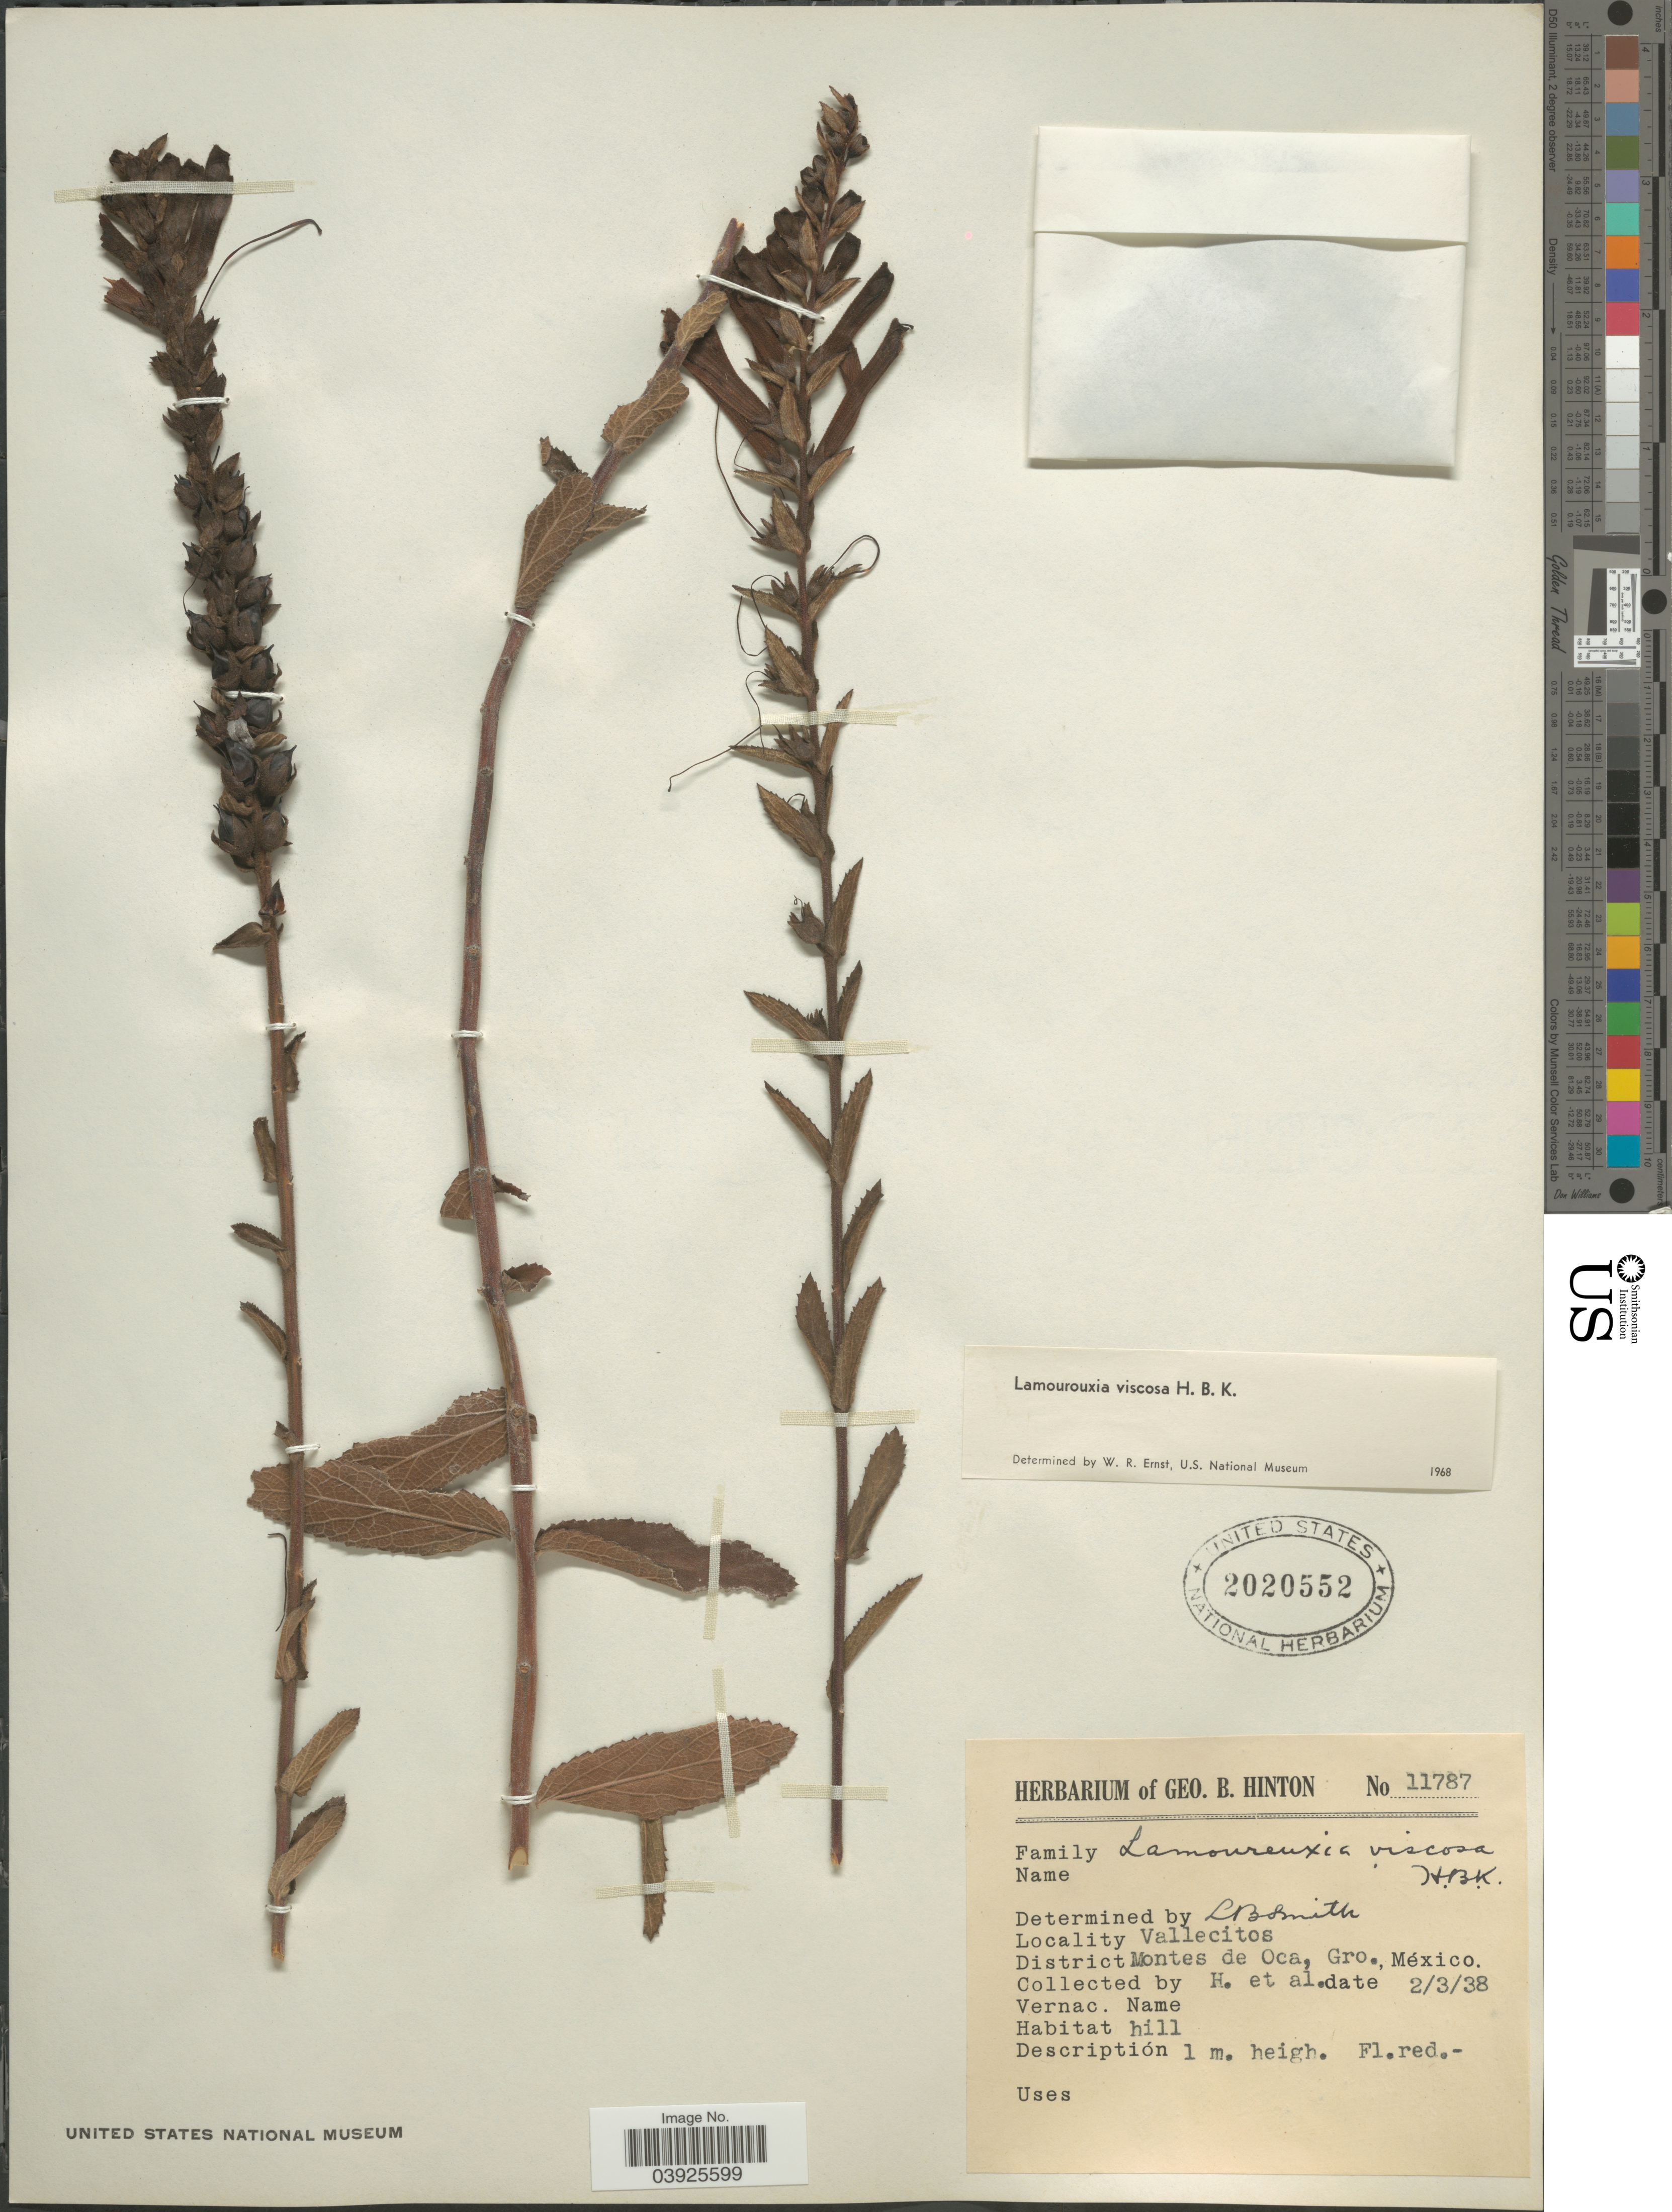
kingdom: Plantae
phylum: Tracheophyta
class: Magnoliopsida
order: Lamiales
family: Orobanchaceae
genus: Lamourouxia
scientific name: Lamourouxia viscosa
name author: Kunth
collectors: G. B. Hinton & et al.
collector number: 11787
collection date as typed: Transcribed d/m/y: 2/3/38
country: Mexico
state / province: Guerrero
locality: Vallecitos. District Montes de Oca.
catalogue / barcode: US 2020552